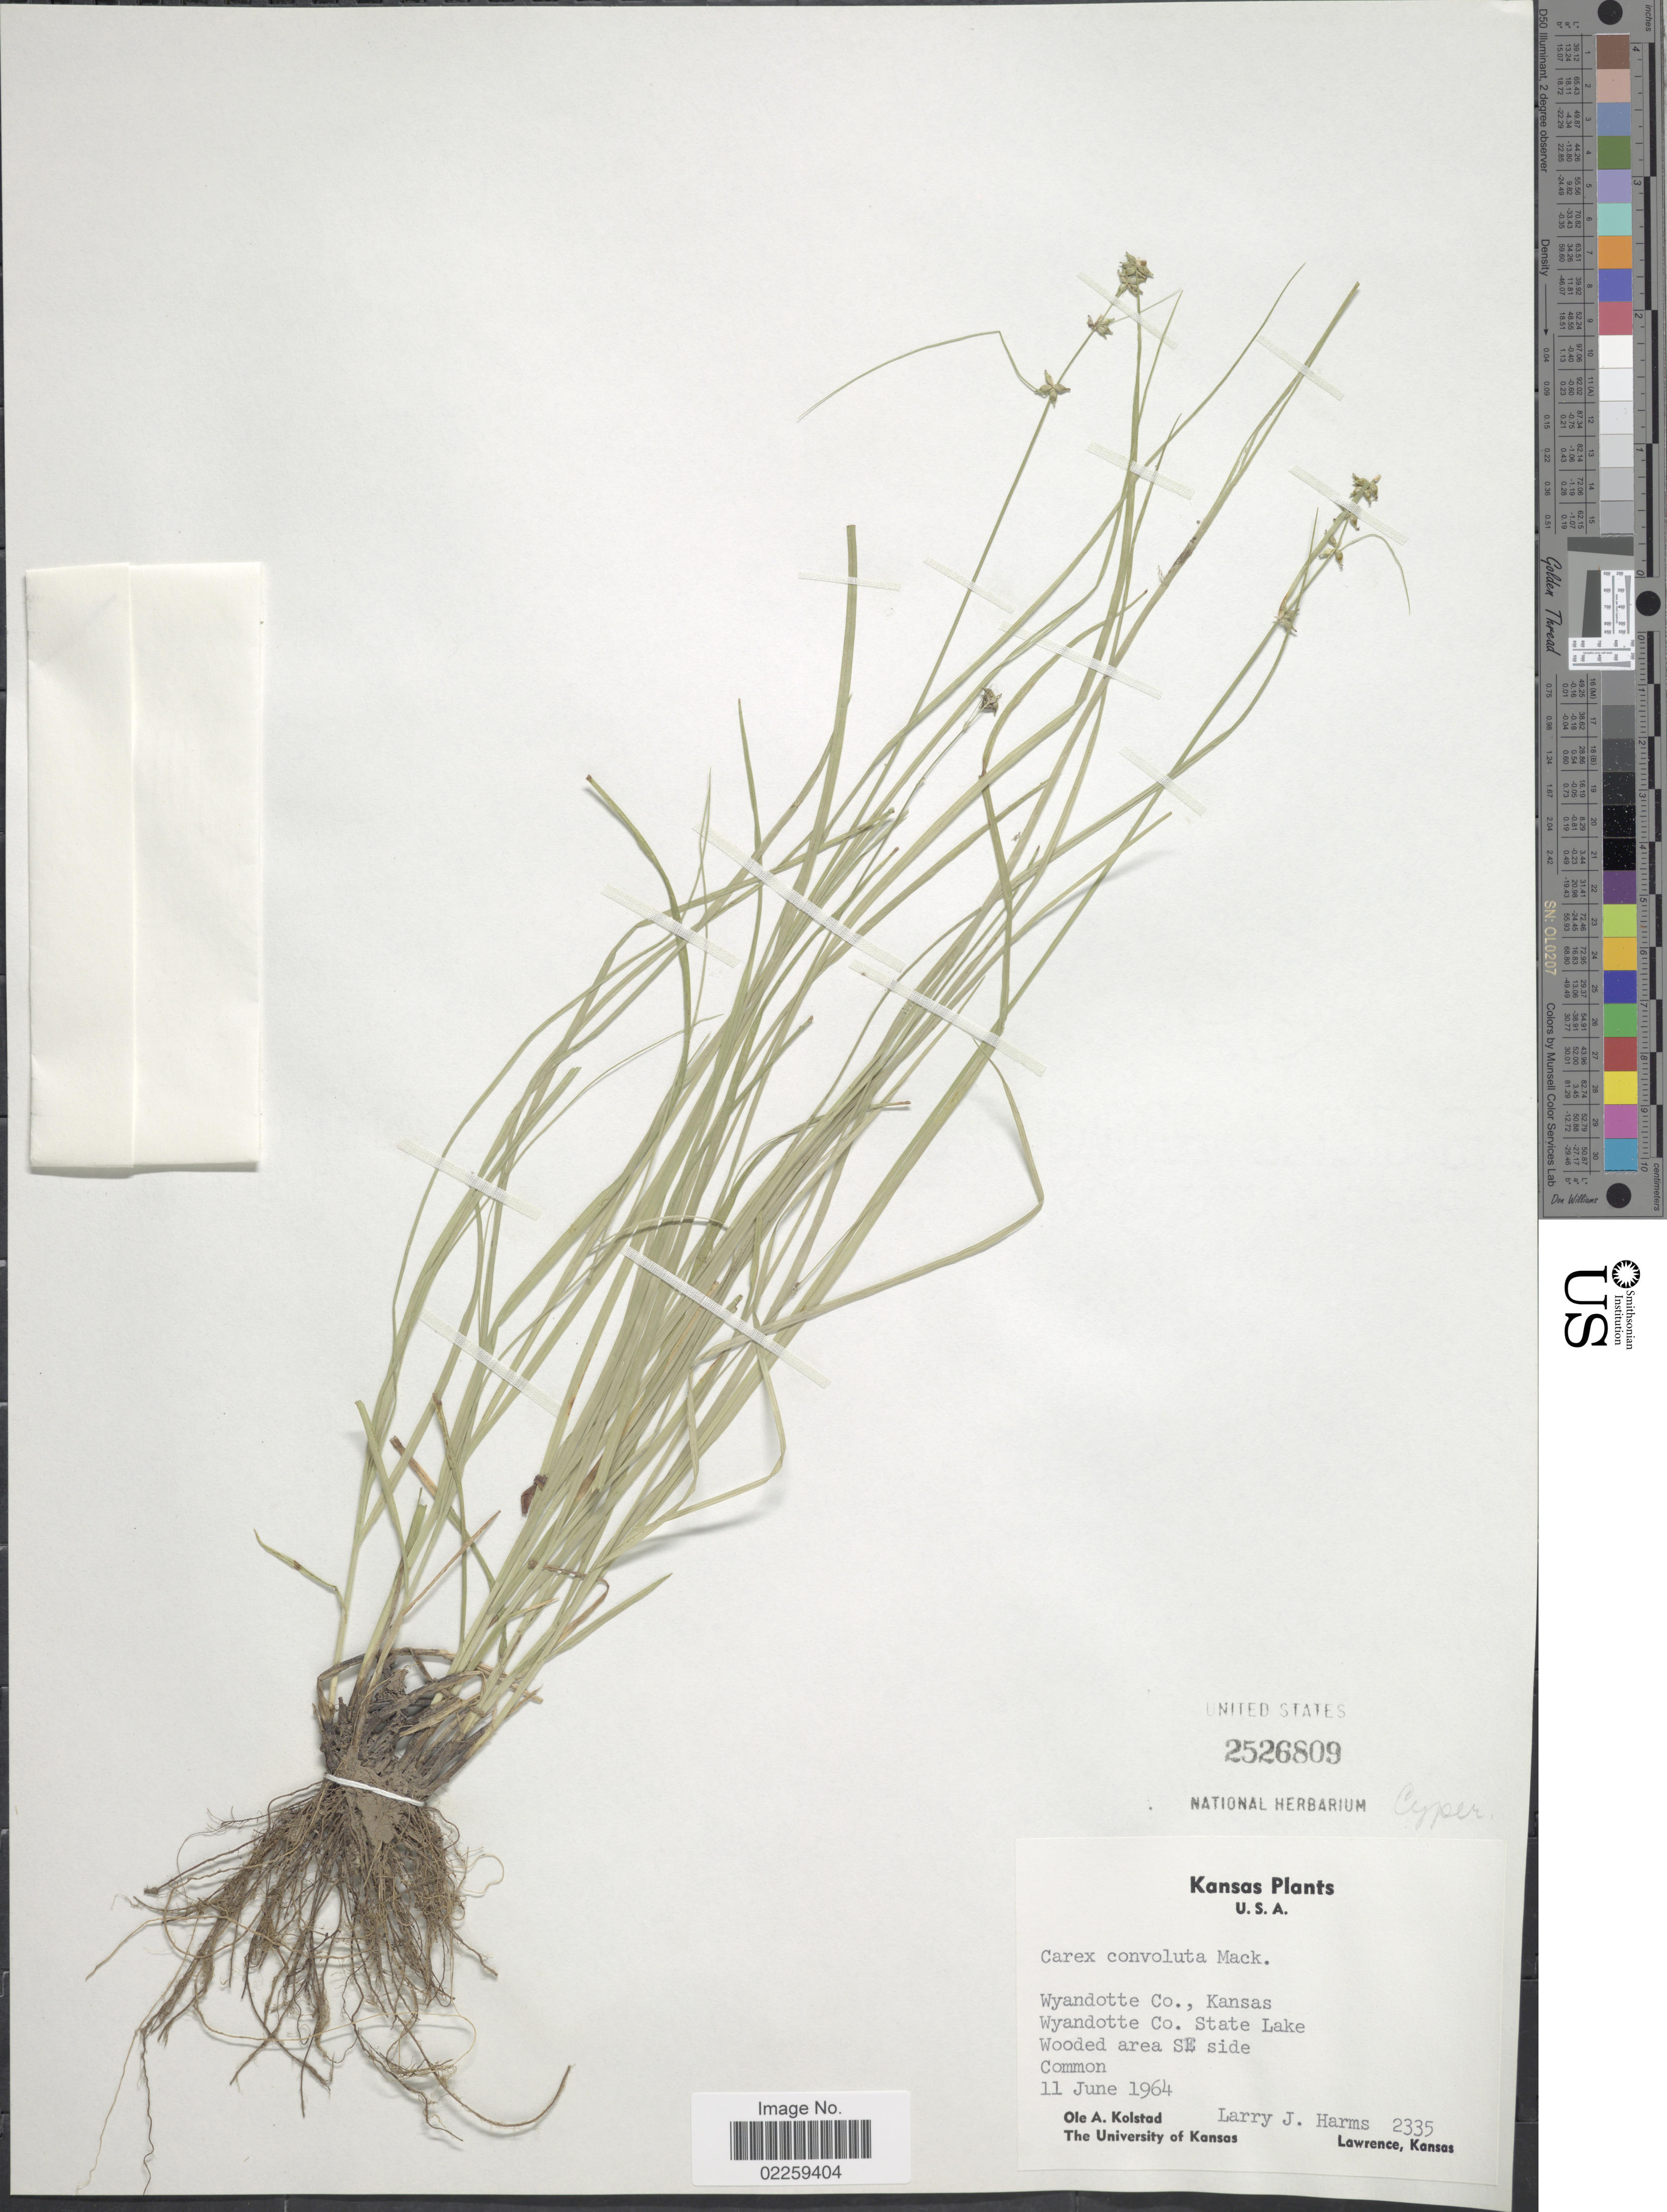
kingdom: Plantae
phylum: Tracheophyta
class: Liliopsida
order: Poales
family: Cyperaceae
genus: Carex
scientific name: Carex rosea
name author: Willd.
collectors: O. Kolstad & L. Harms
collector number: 2335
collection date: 1964-06-11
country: United States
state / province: Kansas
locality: Wyandotte Co. Kansas, Wyandotte Co. State Lake. Wooded area SE side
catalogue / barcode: US 2526809